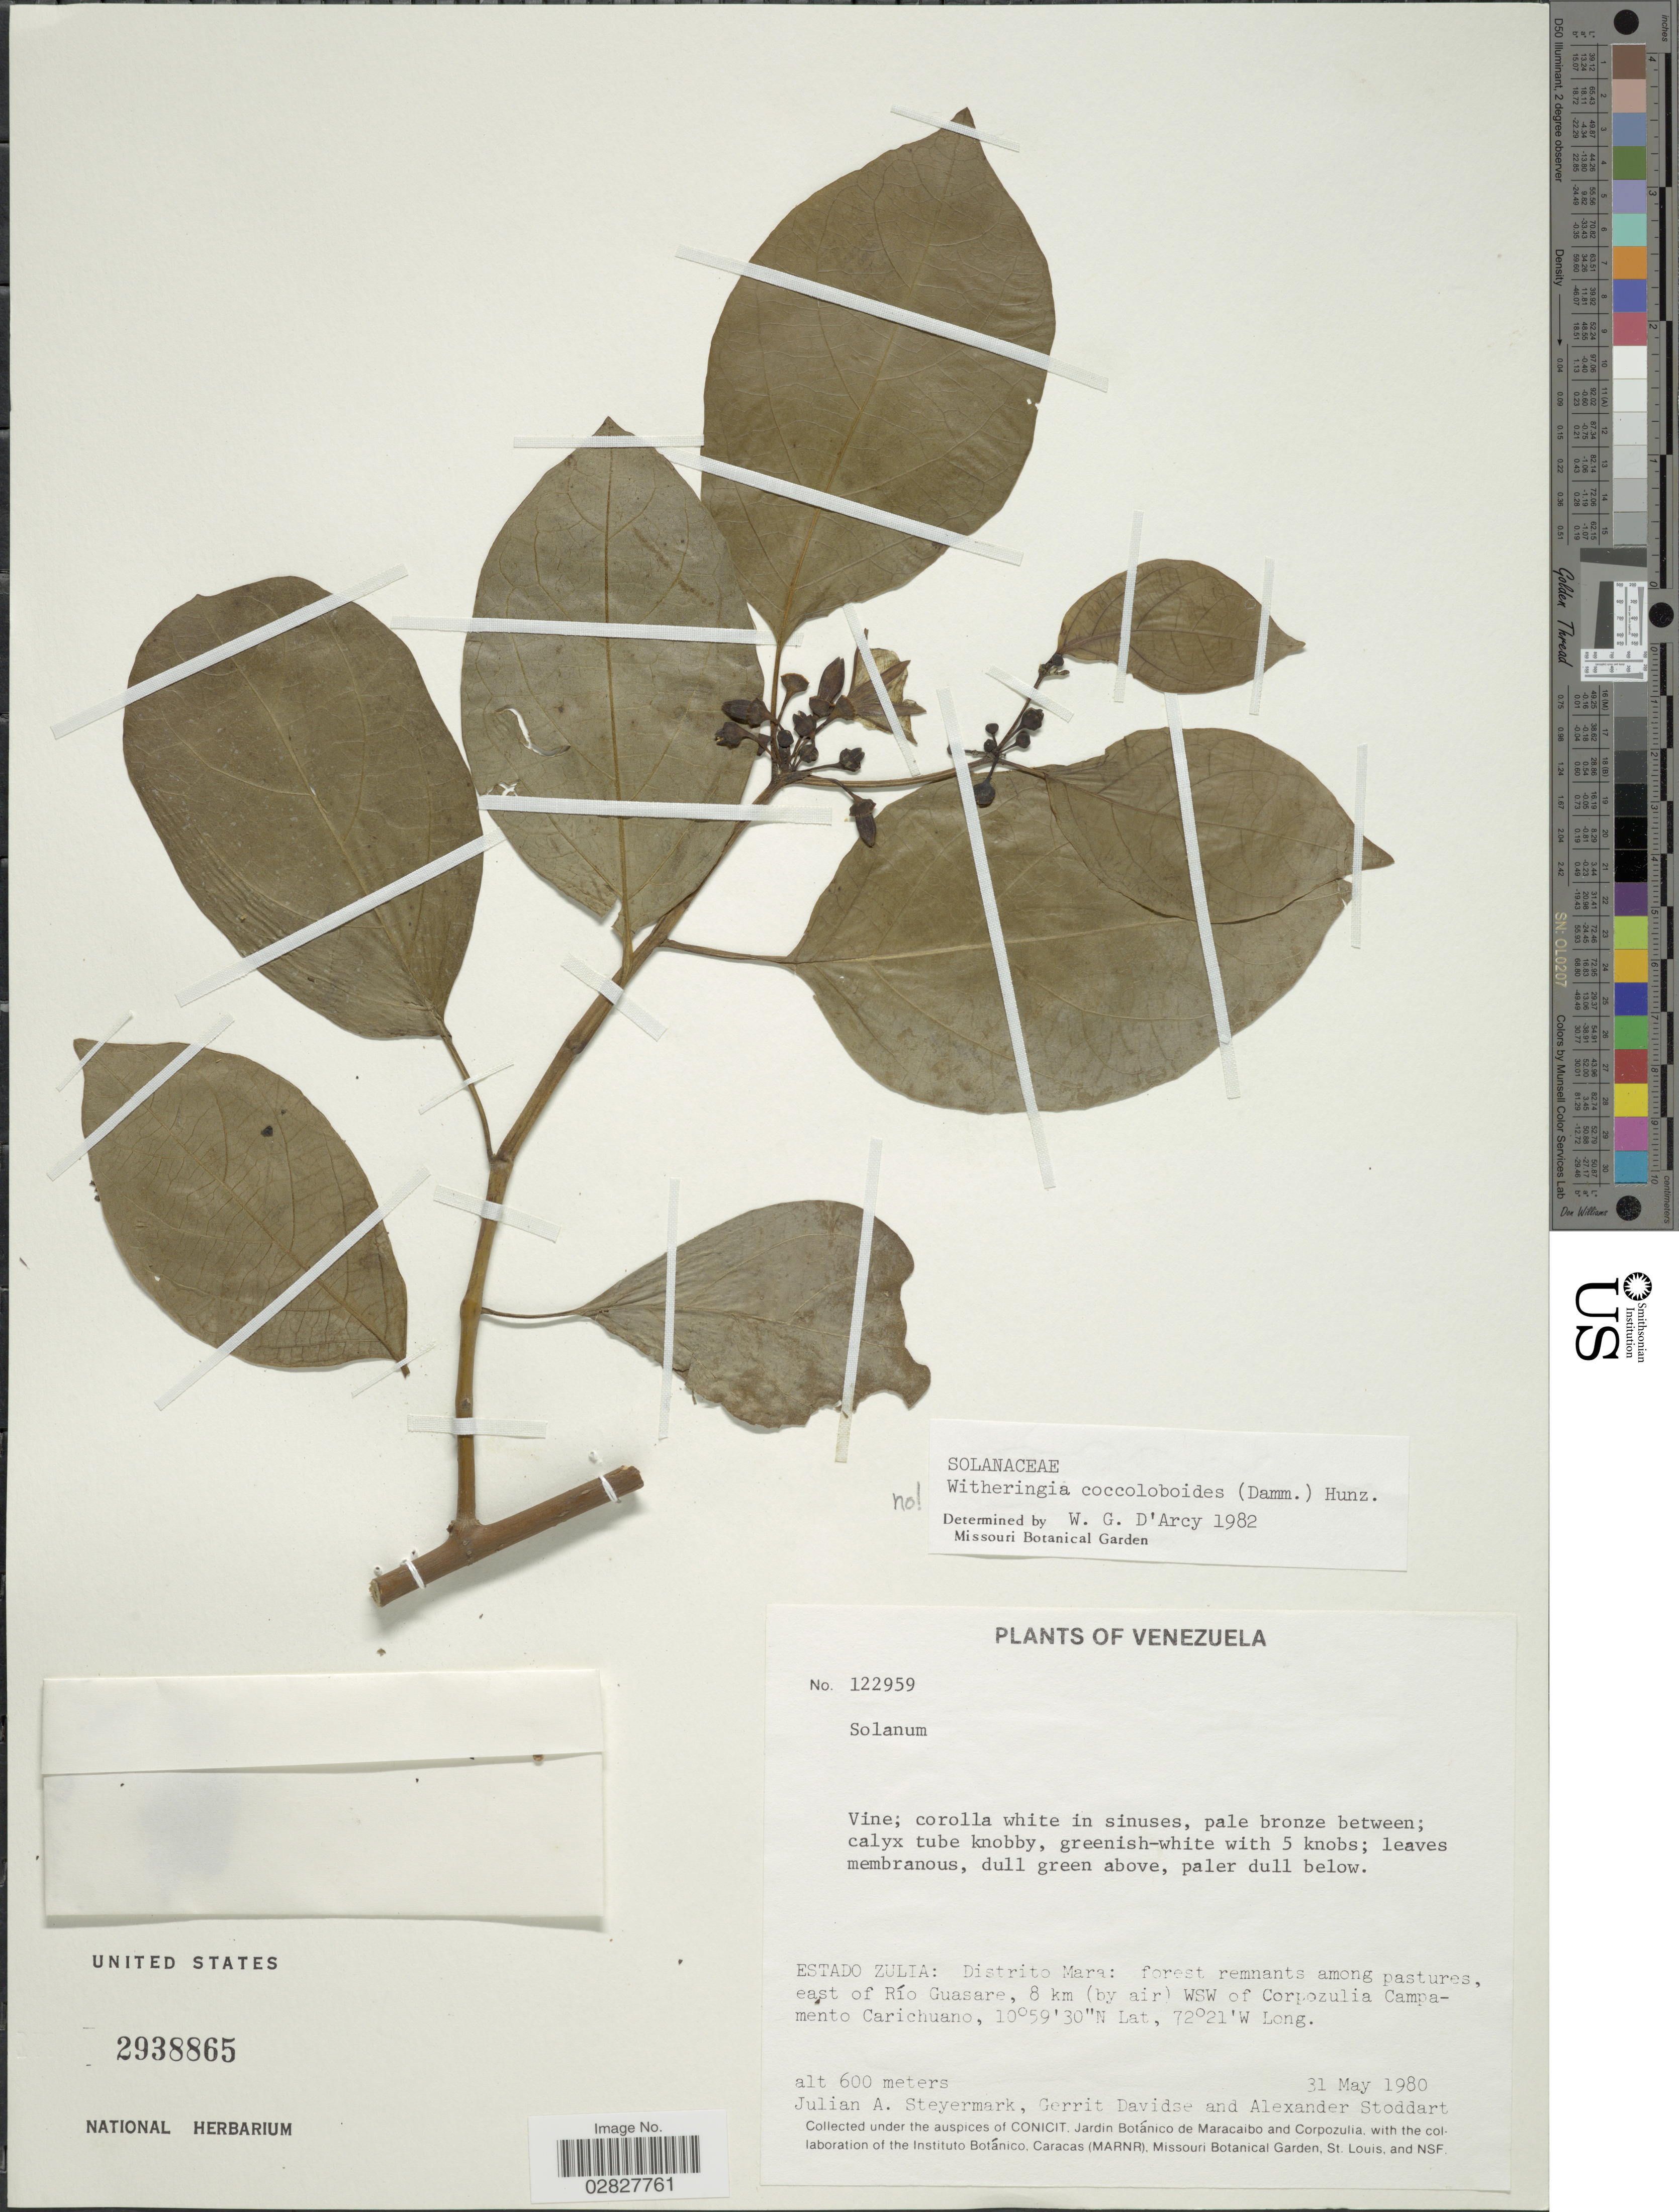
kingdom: Plantae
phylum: Tracheophyta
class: Magnoliopsida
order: Solanales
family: Solanaceae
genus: Witheringia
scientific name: Witheringia coccoloboides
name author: (Dammer) Hunz.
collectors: J. Steyermark, G. Davidse & A. Stoddart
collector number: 122959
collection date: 1980-05-31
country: Venezuela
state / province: Zulia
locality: Distrito Mara: forest remnants among pastures, east of Río Guasare, 8 km (by air) WSW of Corpozulia Campamento Carichuano.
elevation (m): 600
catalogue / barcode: US 2938865